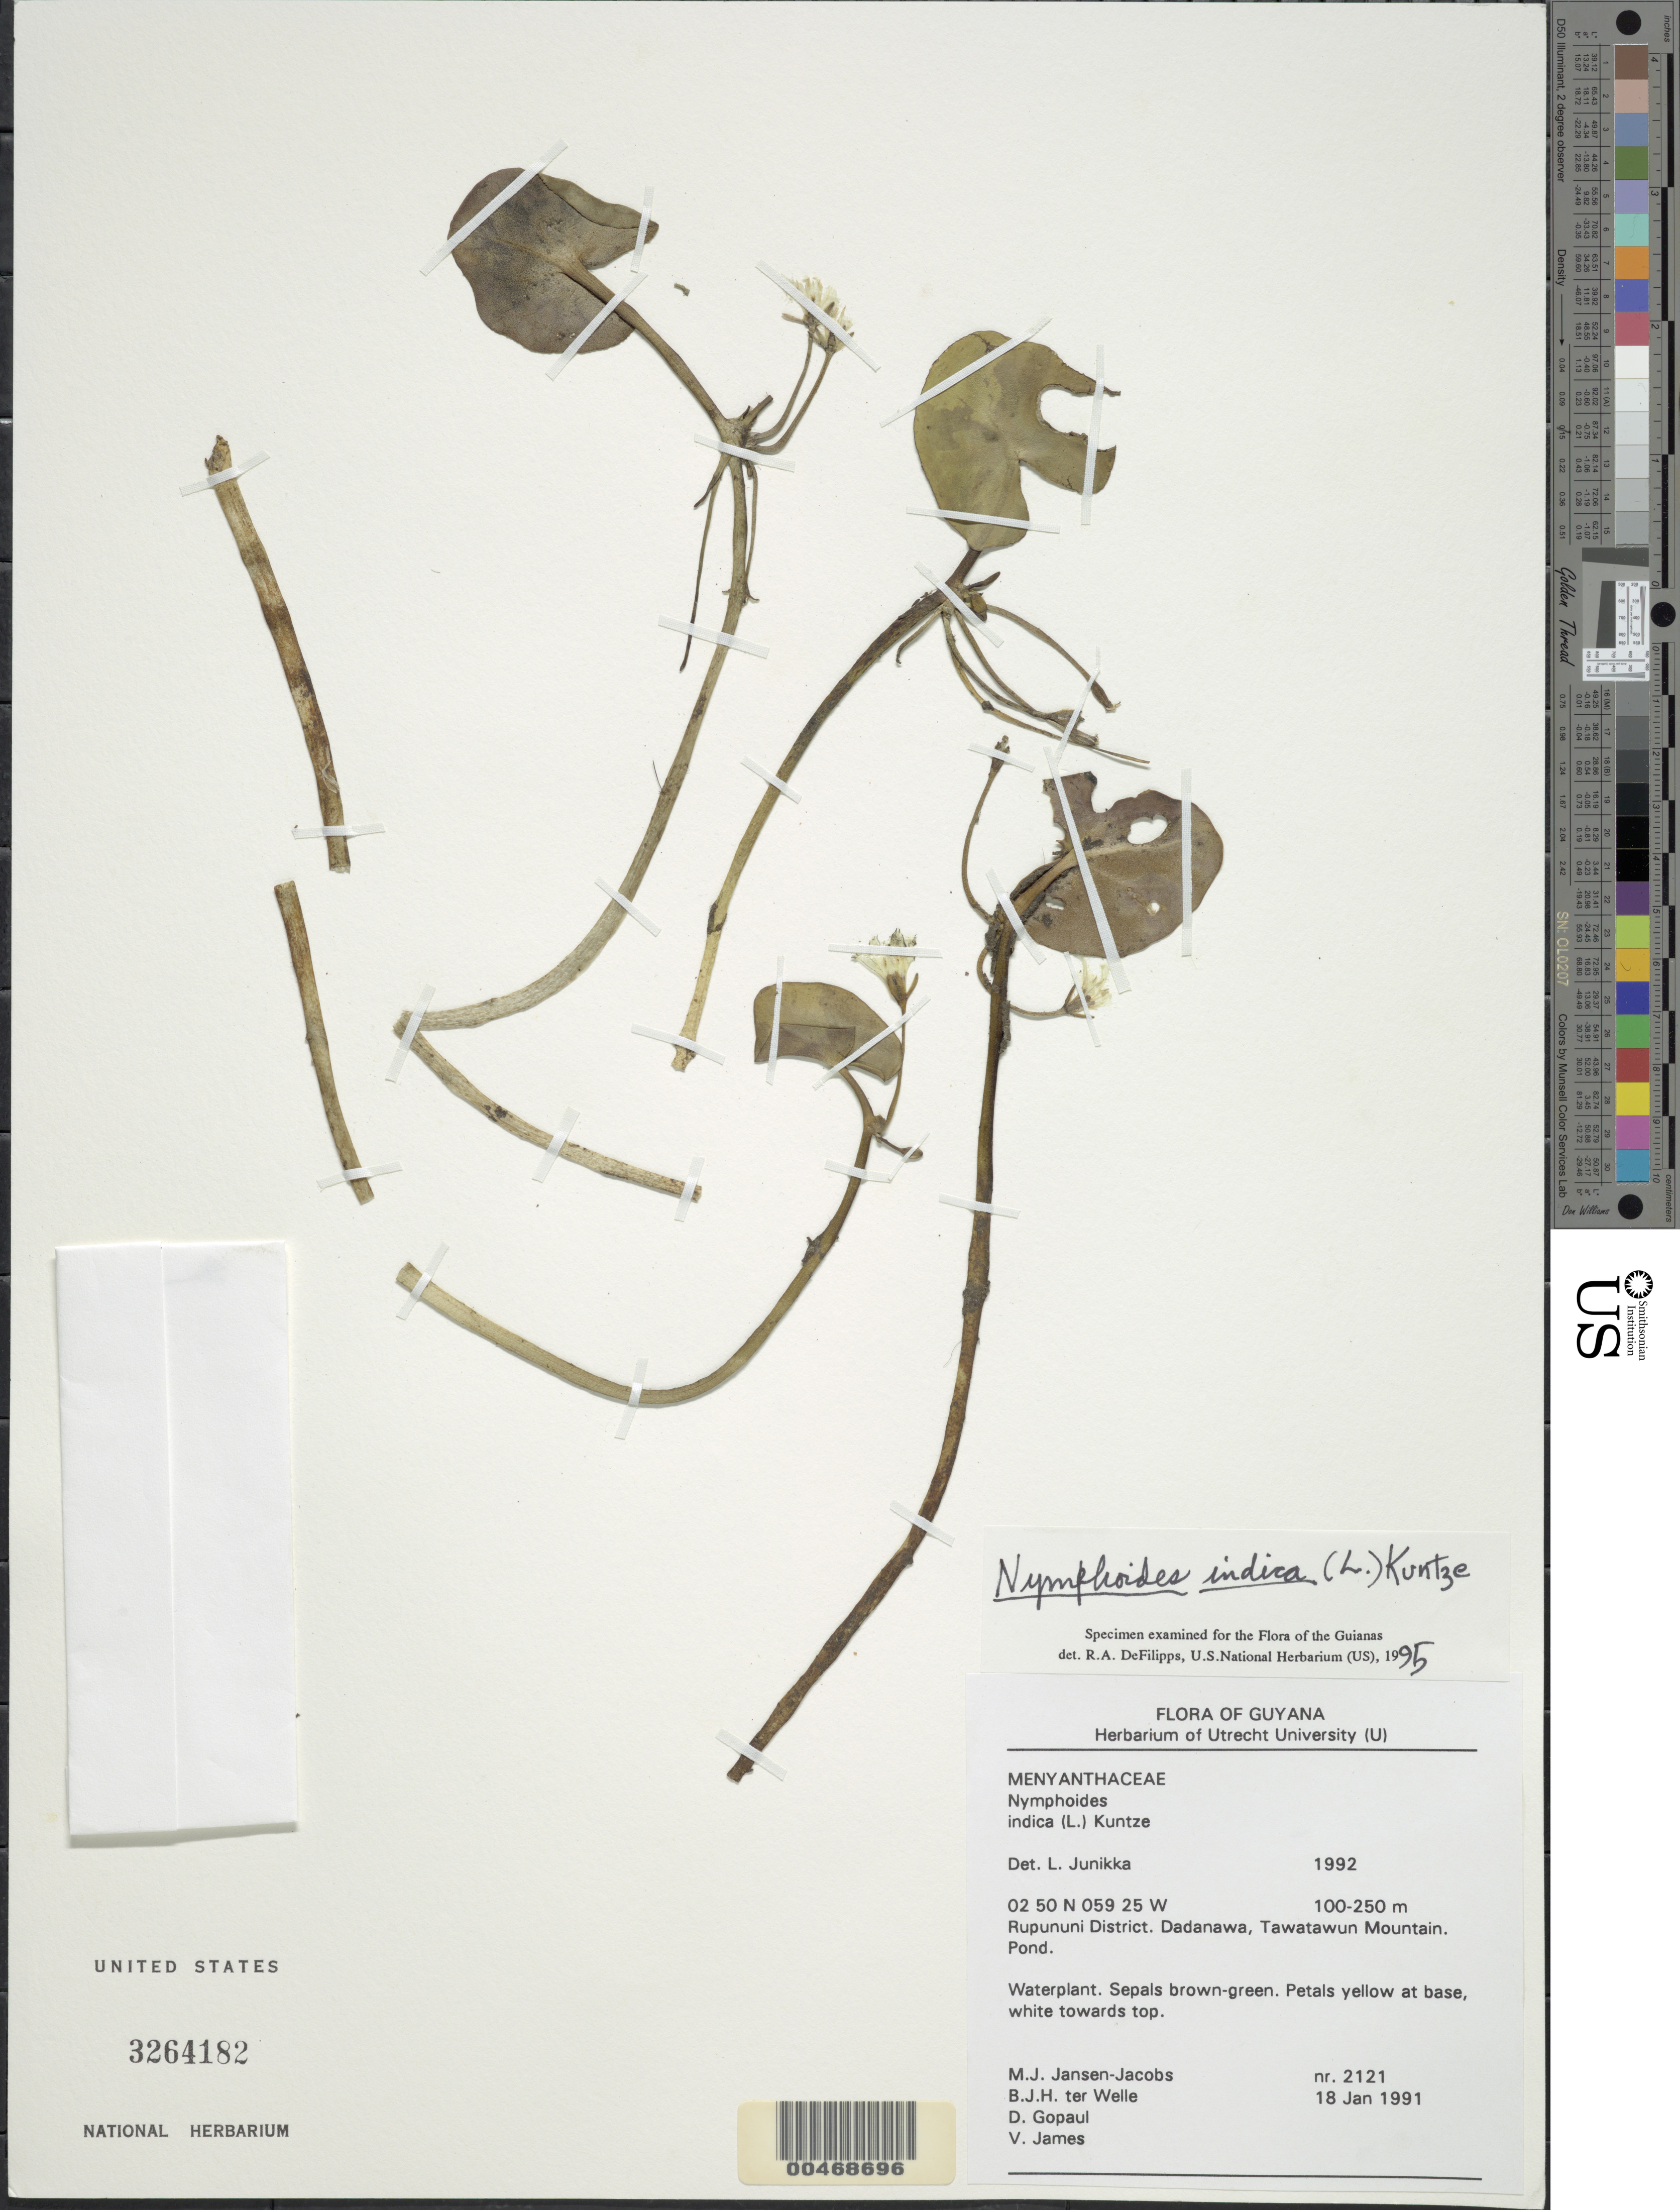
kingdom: Plantae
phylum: Tracheophyta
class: Magnoliopsida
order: Asterales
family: Menyanthaceae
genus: Nymphoides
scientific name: Nymphoides indica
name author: (L.) Kuntze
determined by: DeFilipps, R. A.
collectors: M. J. Jansen-Jacobs, B. Welle, D. Gopaul & V. James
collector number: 2121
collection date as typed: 18-Jan-91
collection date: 1991-01-18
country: Guyana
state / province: U. Takutu-U. Essequibo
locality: Tawatawun Mountain, Dadanawa, Rupununi District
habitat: Pond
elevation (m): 100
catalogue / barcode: US 3264182